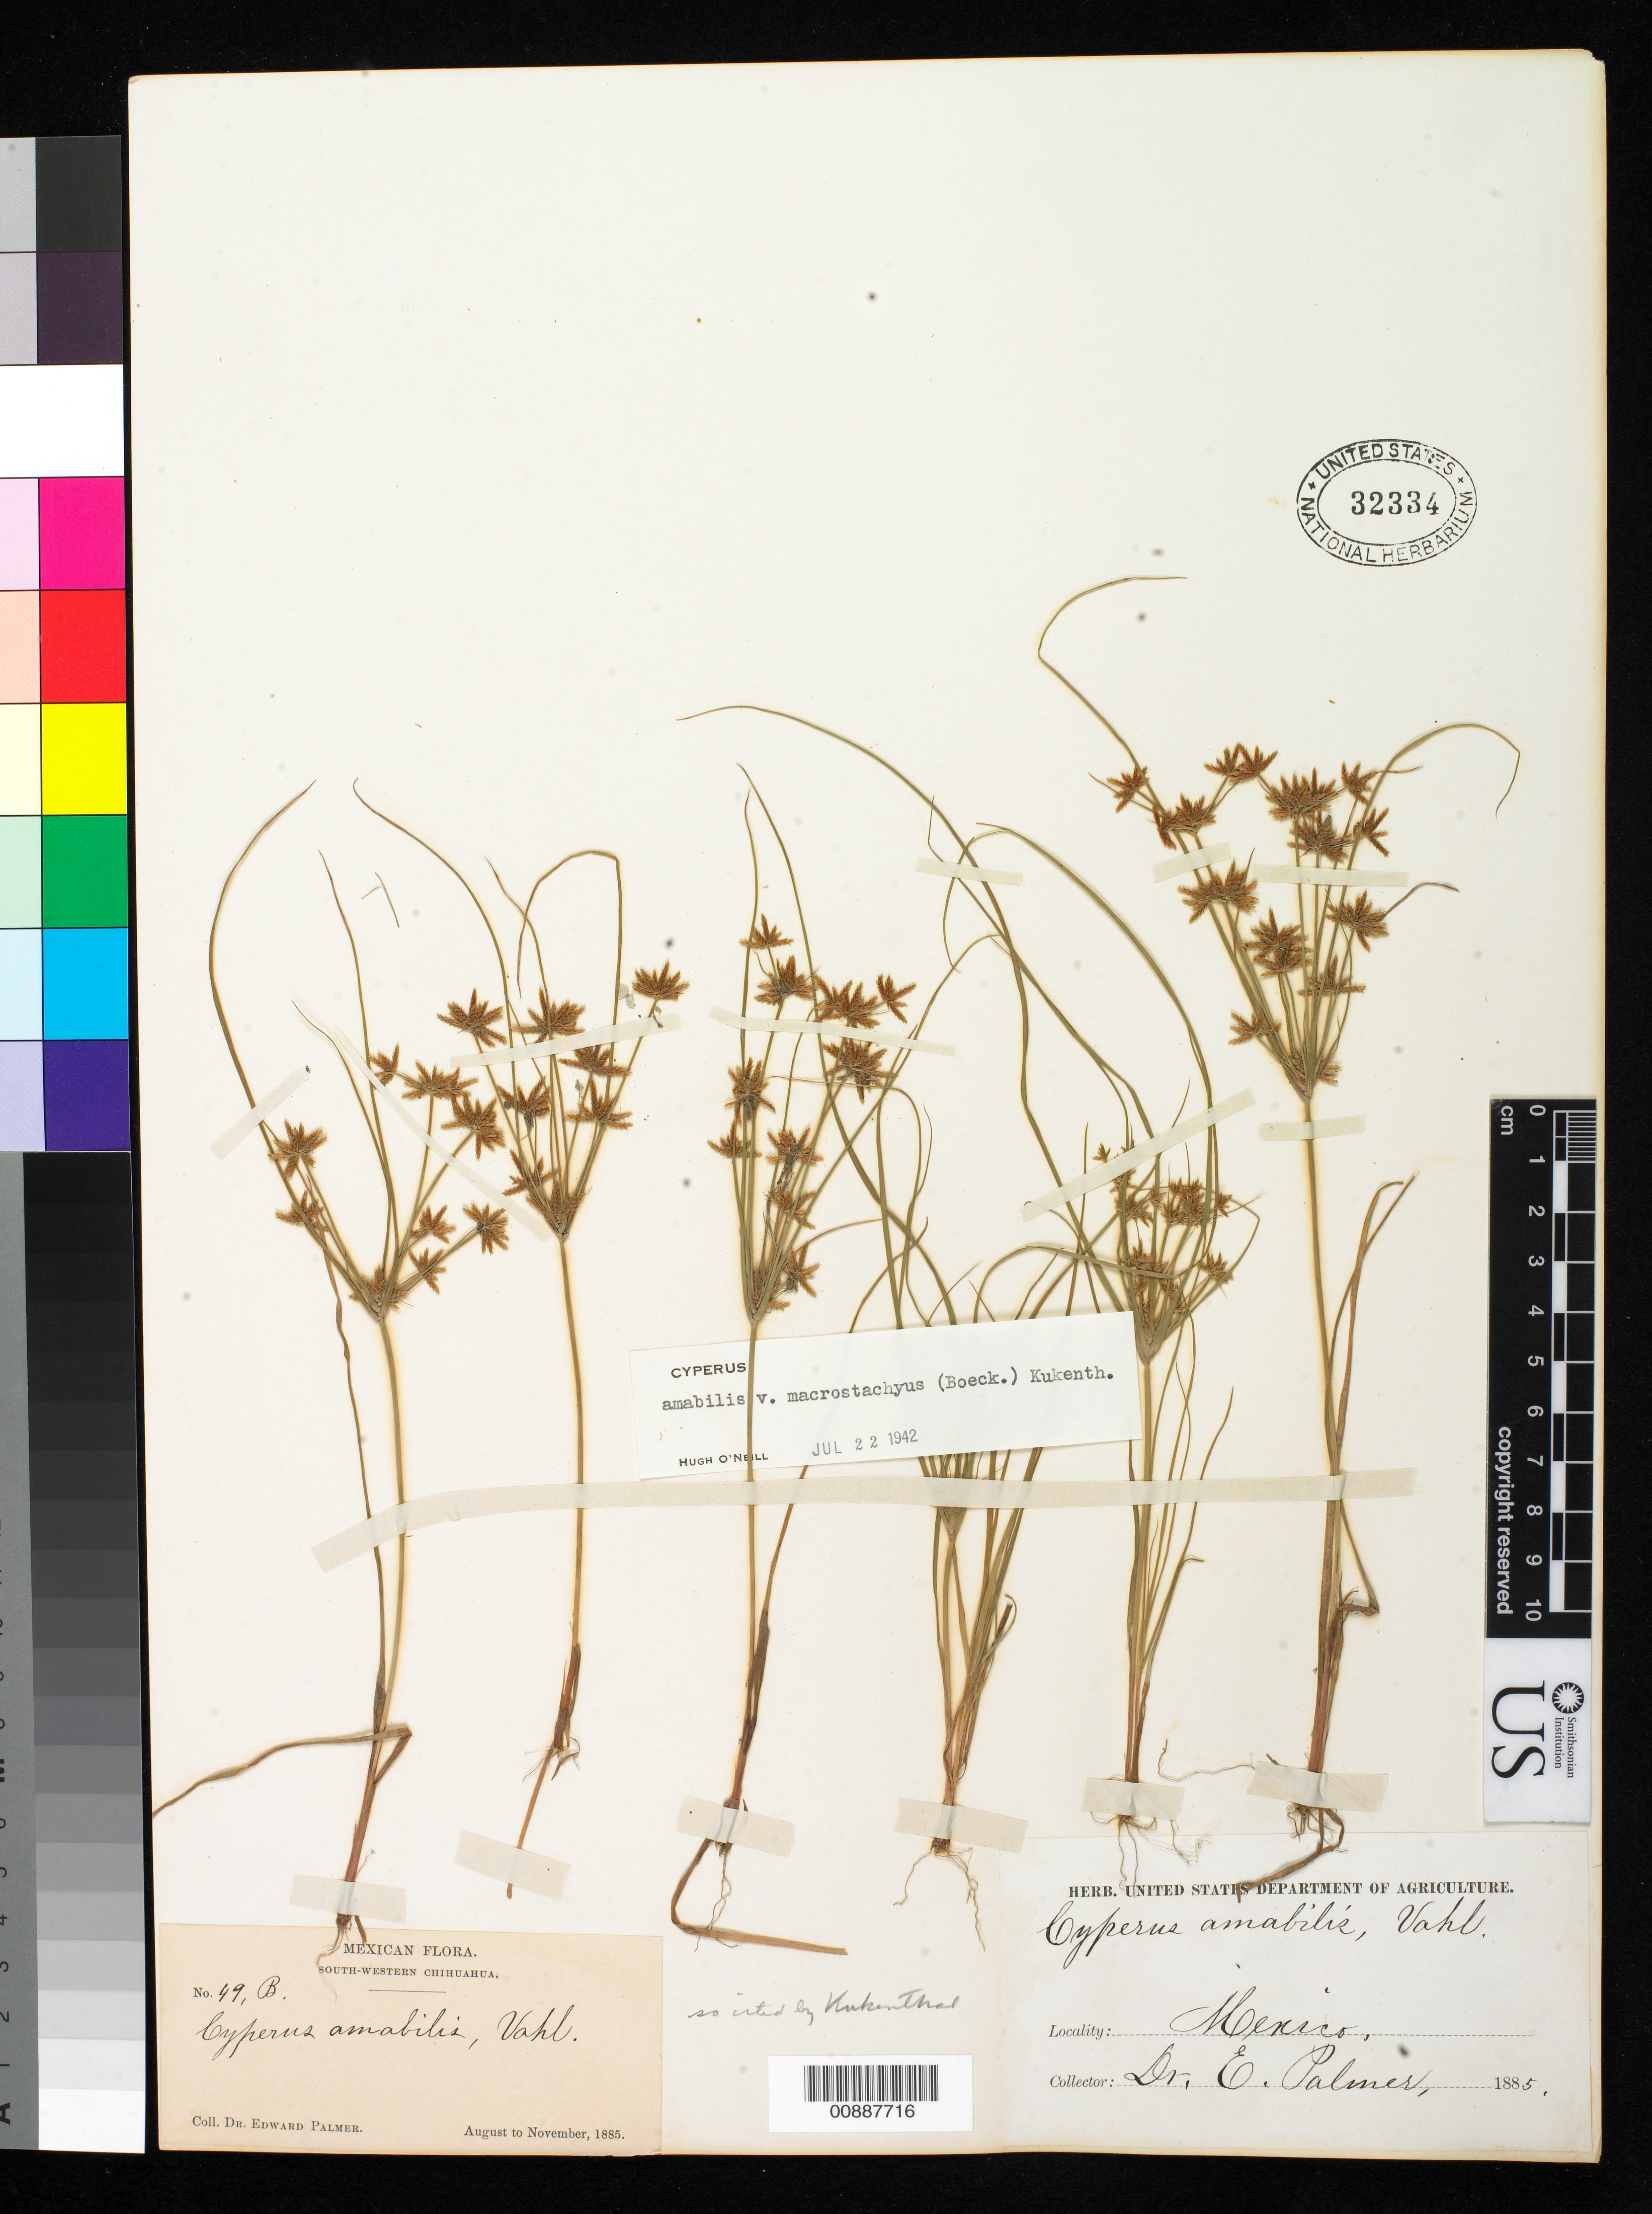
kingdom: Plantae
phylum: Tracheophyta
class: Liliopsida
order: Poales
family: Cyperaceae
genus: Cyperus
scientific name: Cyperus amabilis var. macrostachyus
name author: (Boeckeler) Kük.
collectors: E. Palmer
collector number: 49 B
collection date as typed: Aug 1885 to -- Nov 1885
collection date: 1885-08/1885-11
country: Mexico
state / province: Chihuahua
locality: South-Western Chihuahua.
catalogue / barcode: US 32334